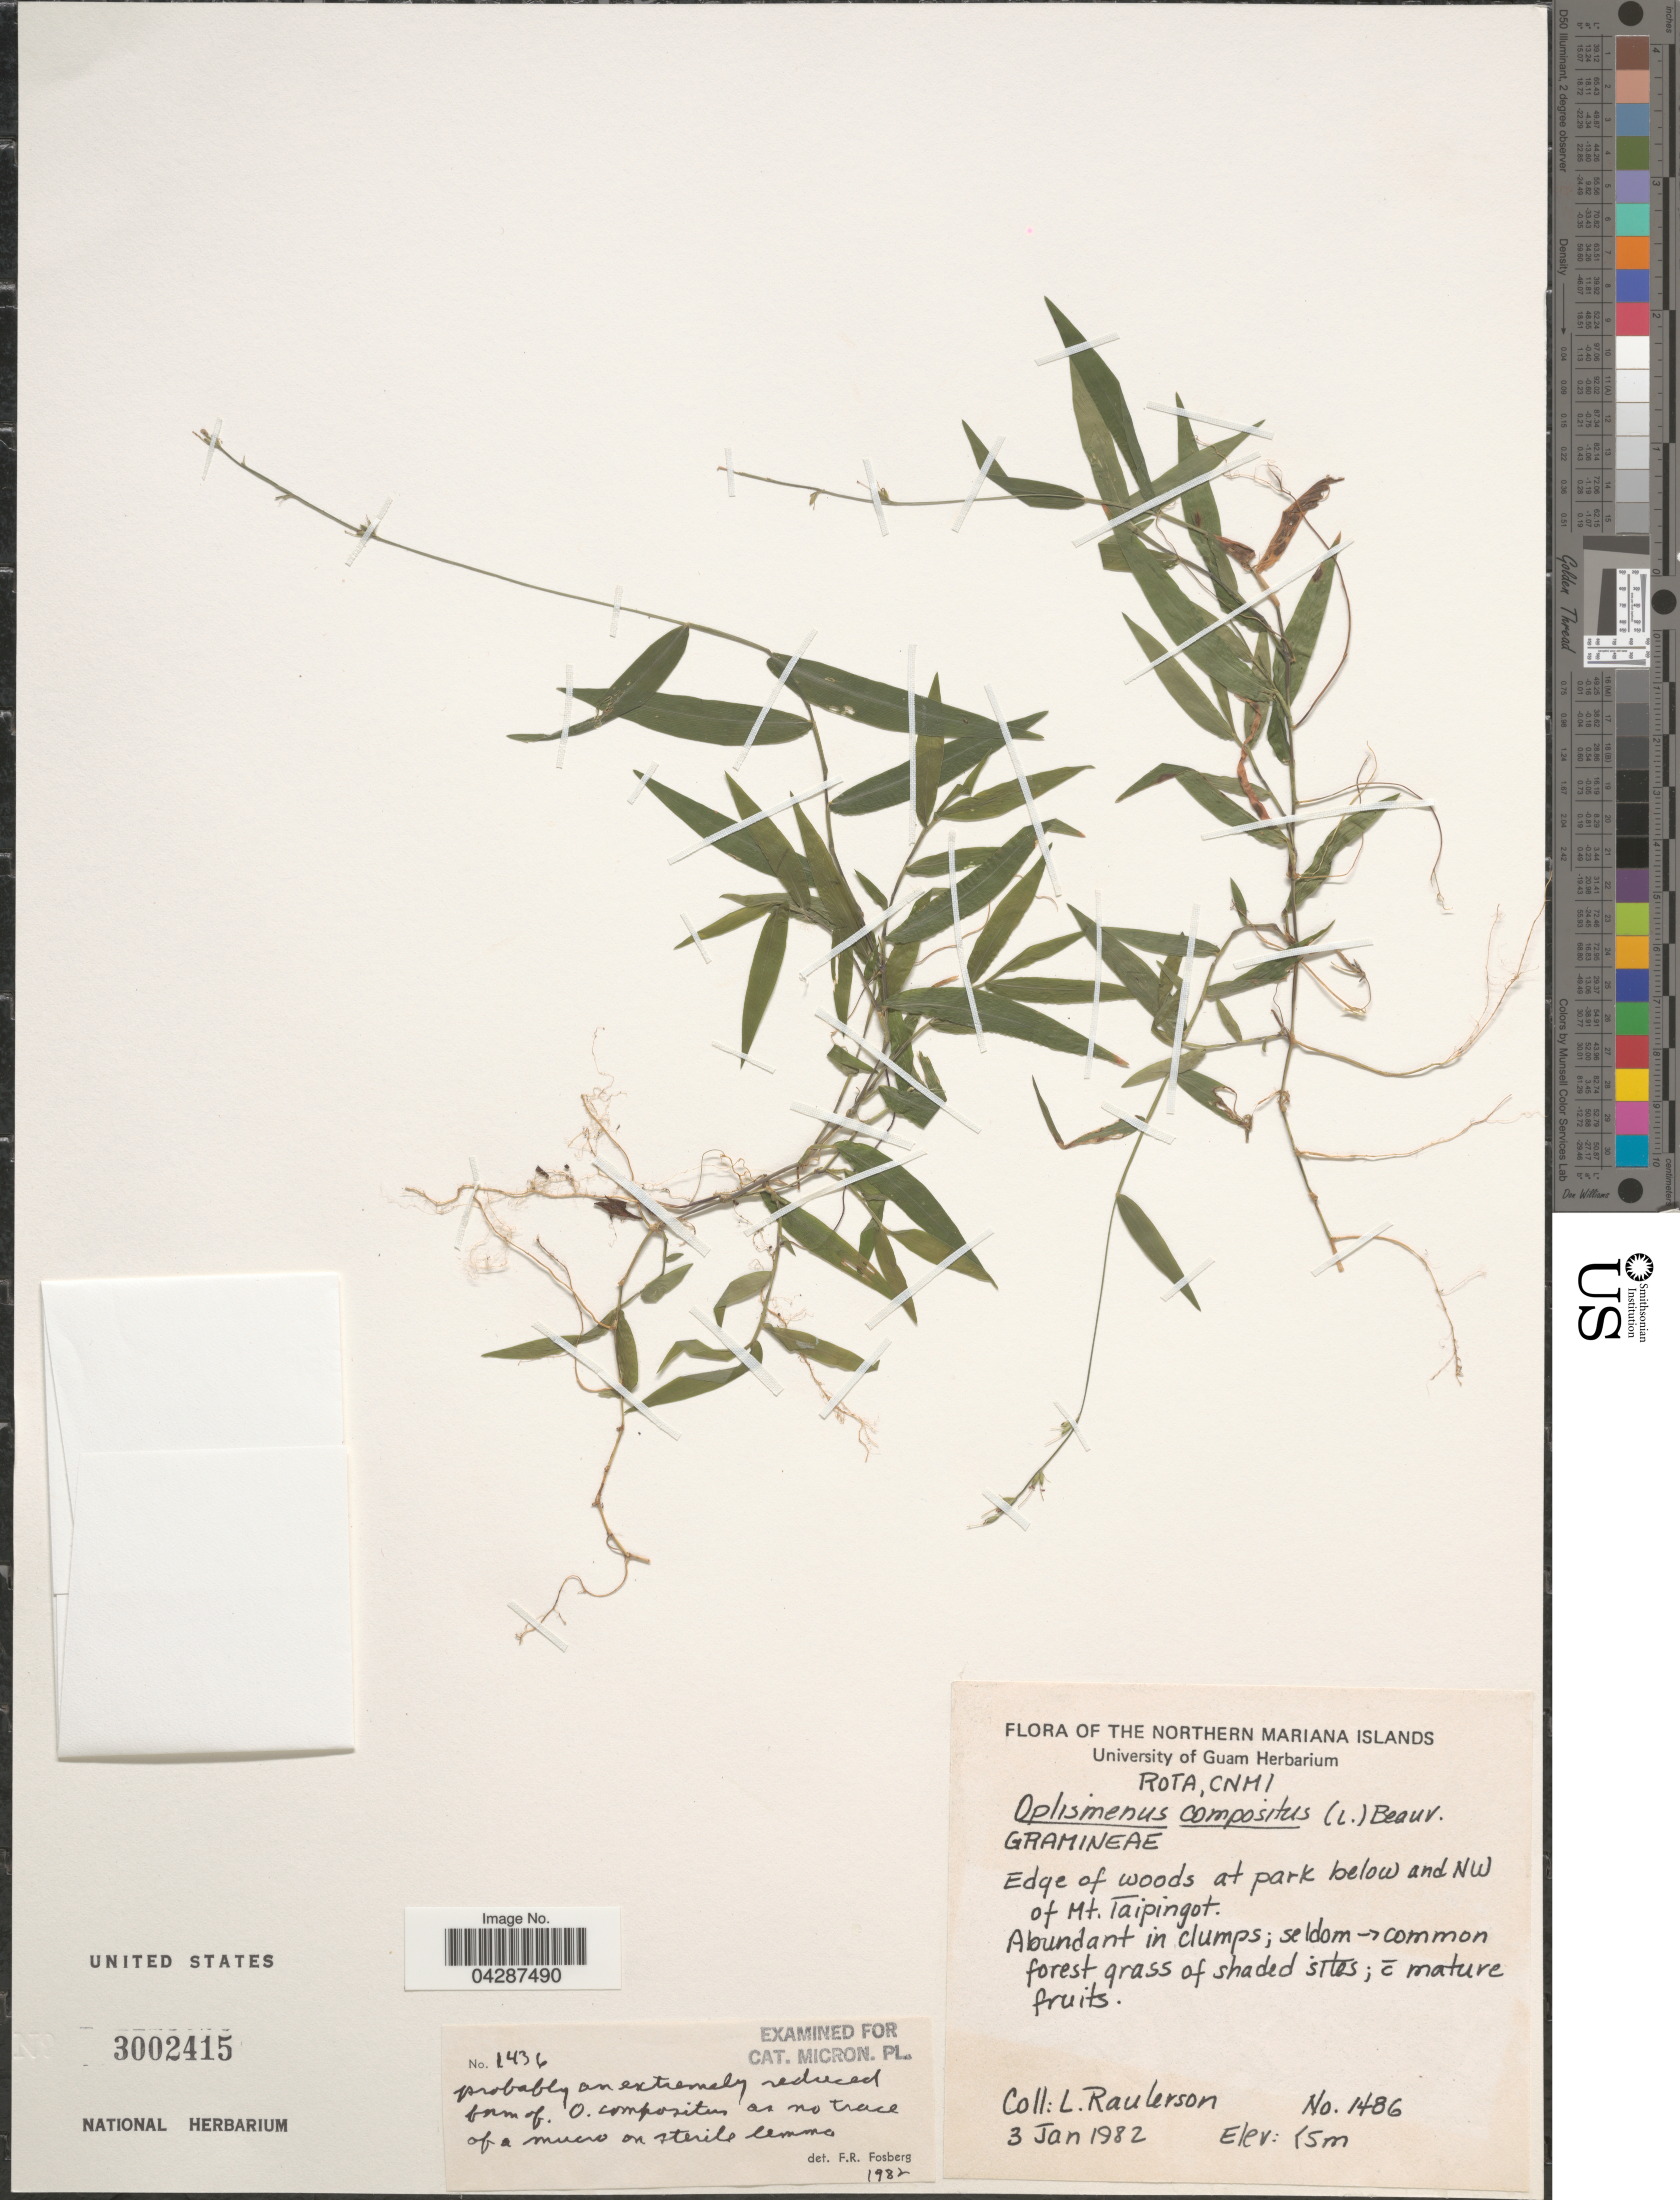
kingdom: Plantae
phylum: Tracheophyta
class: Liliopsida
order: Poales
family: Poaceae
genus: Oplismenus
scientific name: Oplismenus compositus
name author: (L.) P. Beauv.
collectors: L. Raulerson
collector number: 1486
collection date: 1982-01-03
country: Northern Mariana Islands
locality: The Northern Mariana Islands. Rota, CNMI. Edge of woods at park below and NW of Mt. Taipingot.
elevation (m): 5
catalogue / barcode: US 3002415